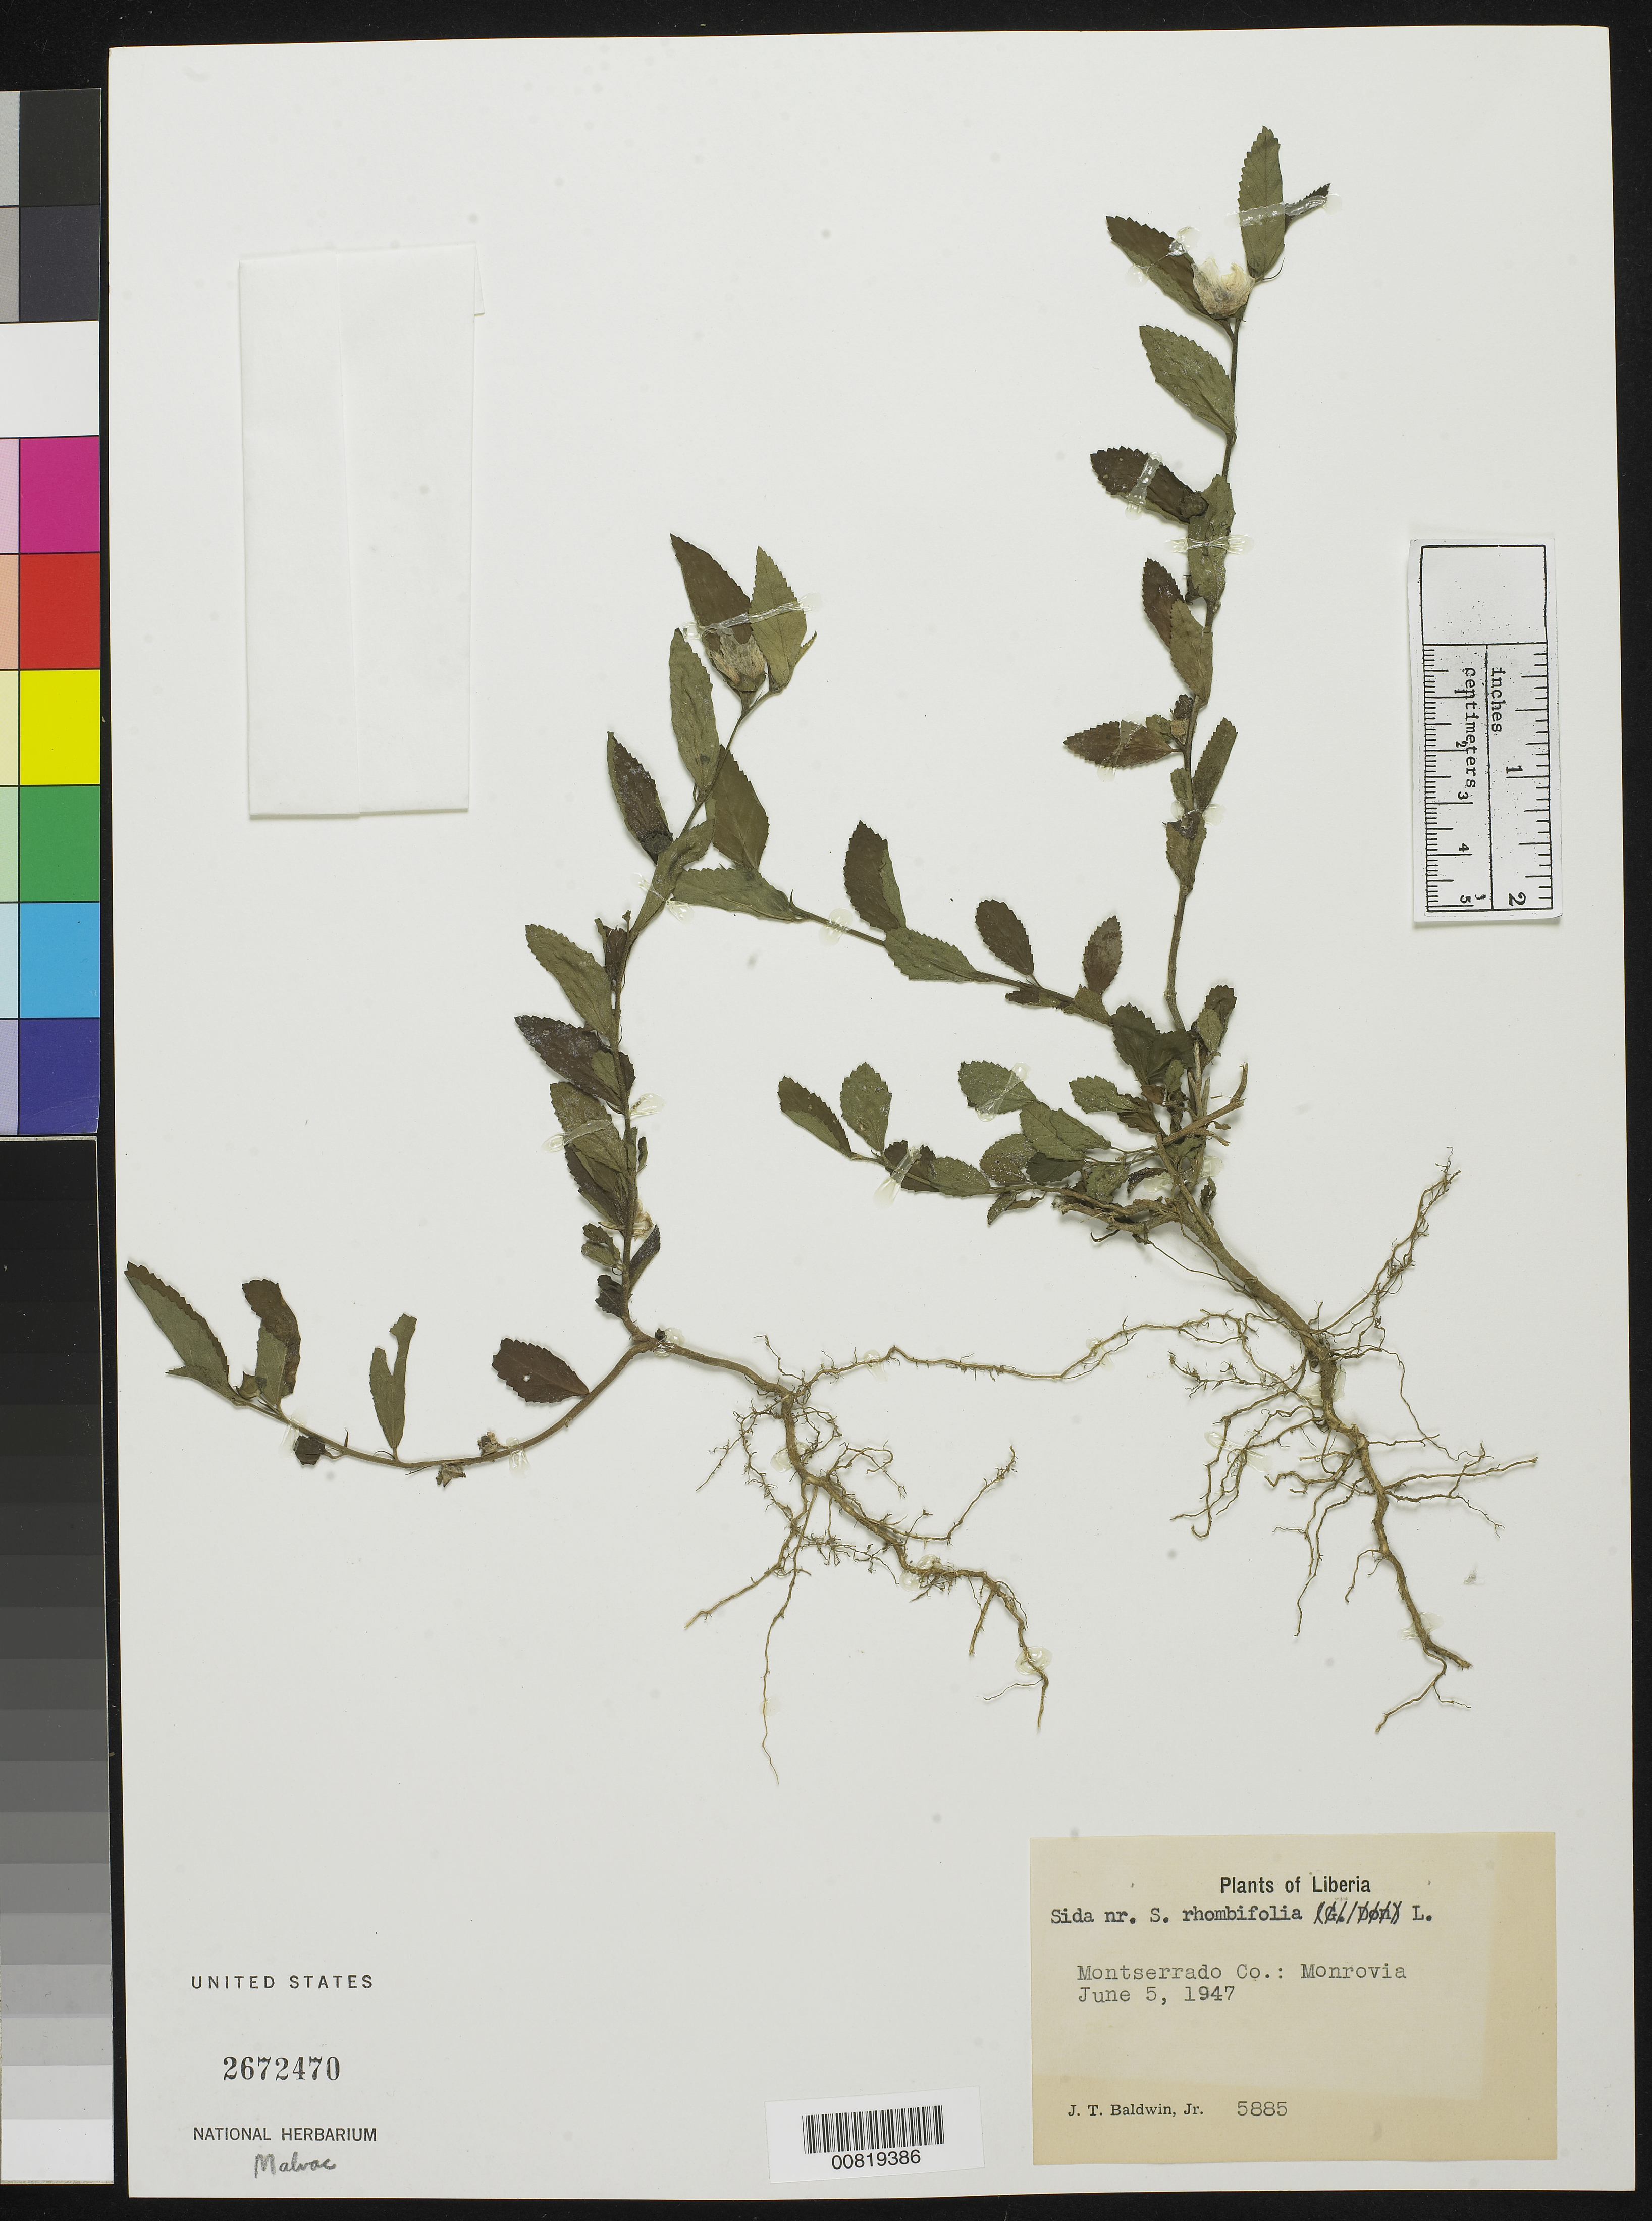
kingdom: Plantae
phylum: Tracheophyta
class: Magnoliopsida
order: Malvales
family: Malvaceae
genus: Sida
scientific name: Sida rhombifolia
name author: L.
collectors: J. T. Baldwin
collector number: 5885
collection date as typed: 5 Jun 1947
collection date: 1947-06-05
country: Liberia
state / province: Montserrado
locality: Monrovia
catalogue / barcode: US 2672470